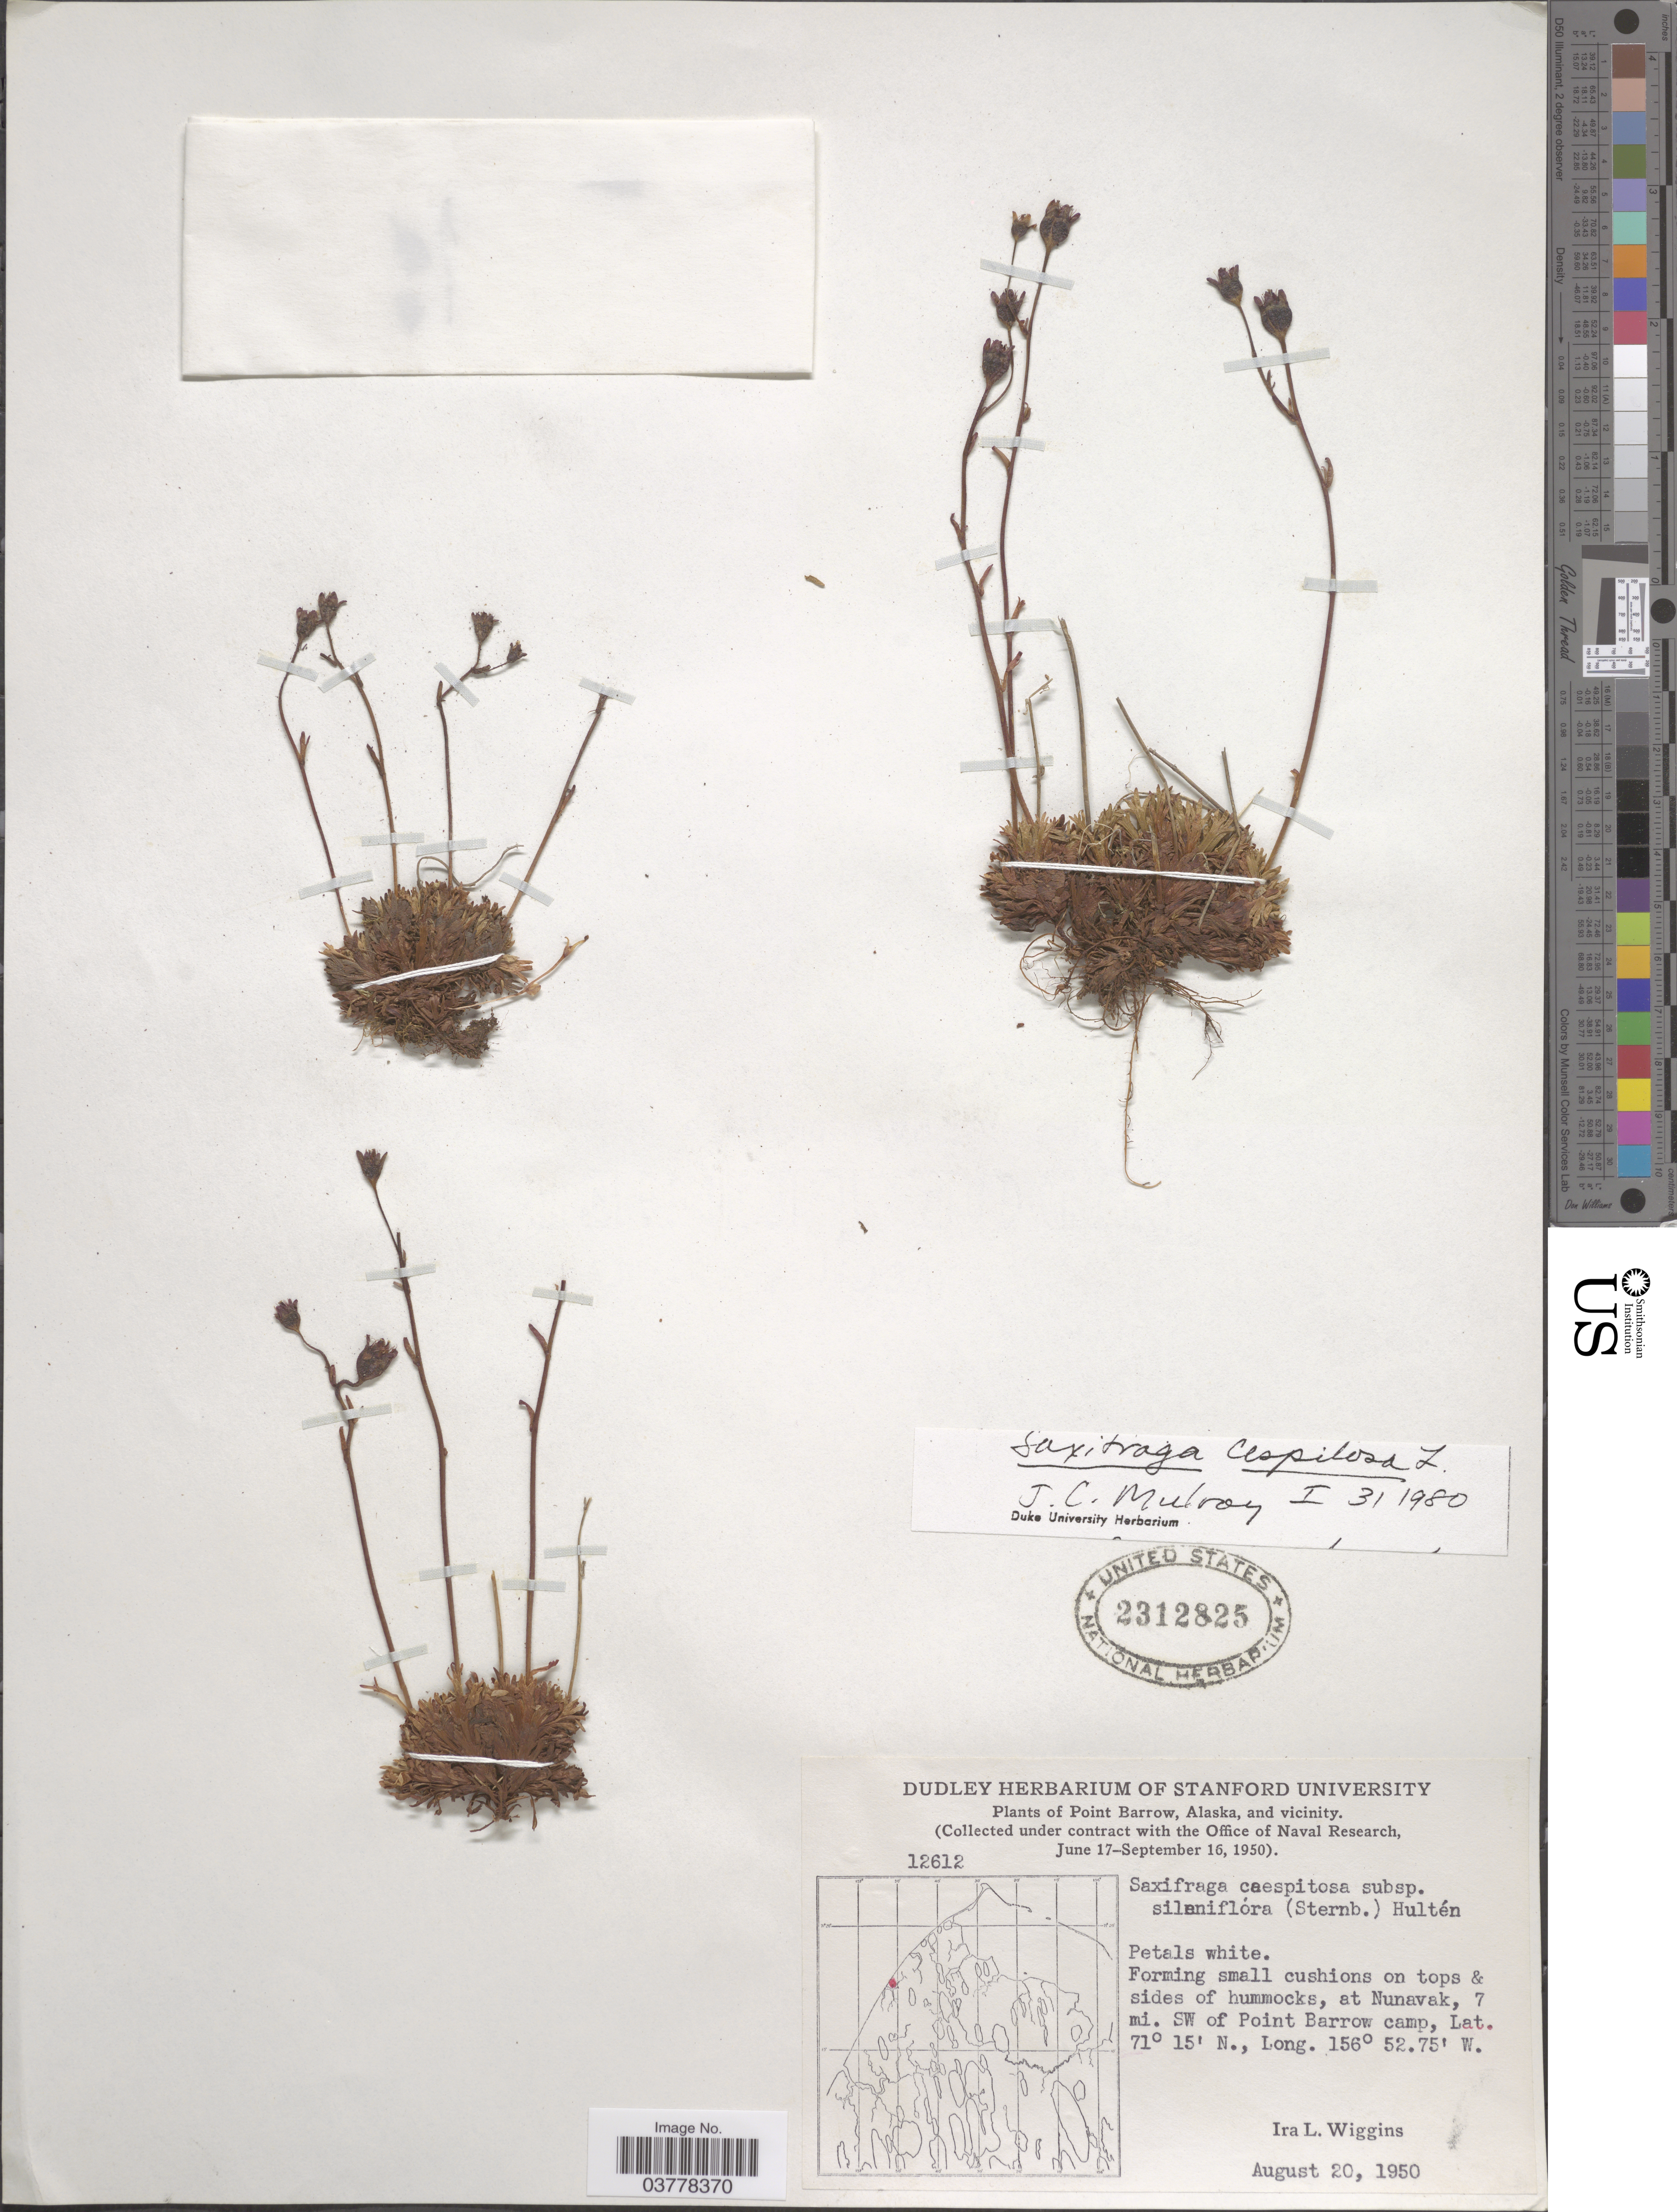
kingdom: Plantae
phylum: Tracheophyta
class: Magnoliopsida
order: Saxifragales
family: Saxifragaceae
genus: Saxifraga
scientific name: Saxifraga caespitosa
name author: L.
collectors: I. L. Wiggins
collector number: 12612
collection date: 1950-08-20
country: United States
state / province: Alaska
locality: Point Barrow, Alaska, and vicinity. Nunavak, 7 mi. SW of Point Barrow camp.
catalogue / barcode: US 2312825